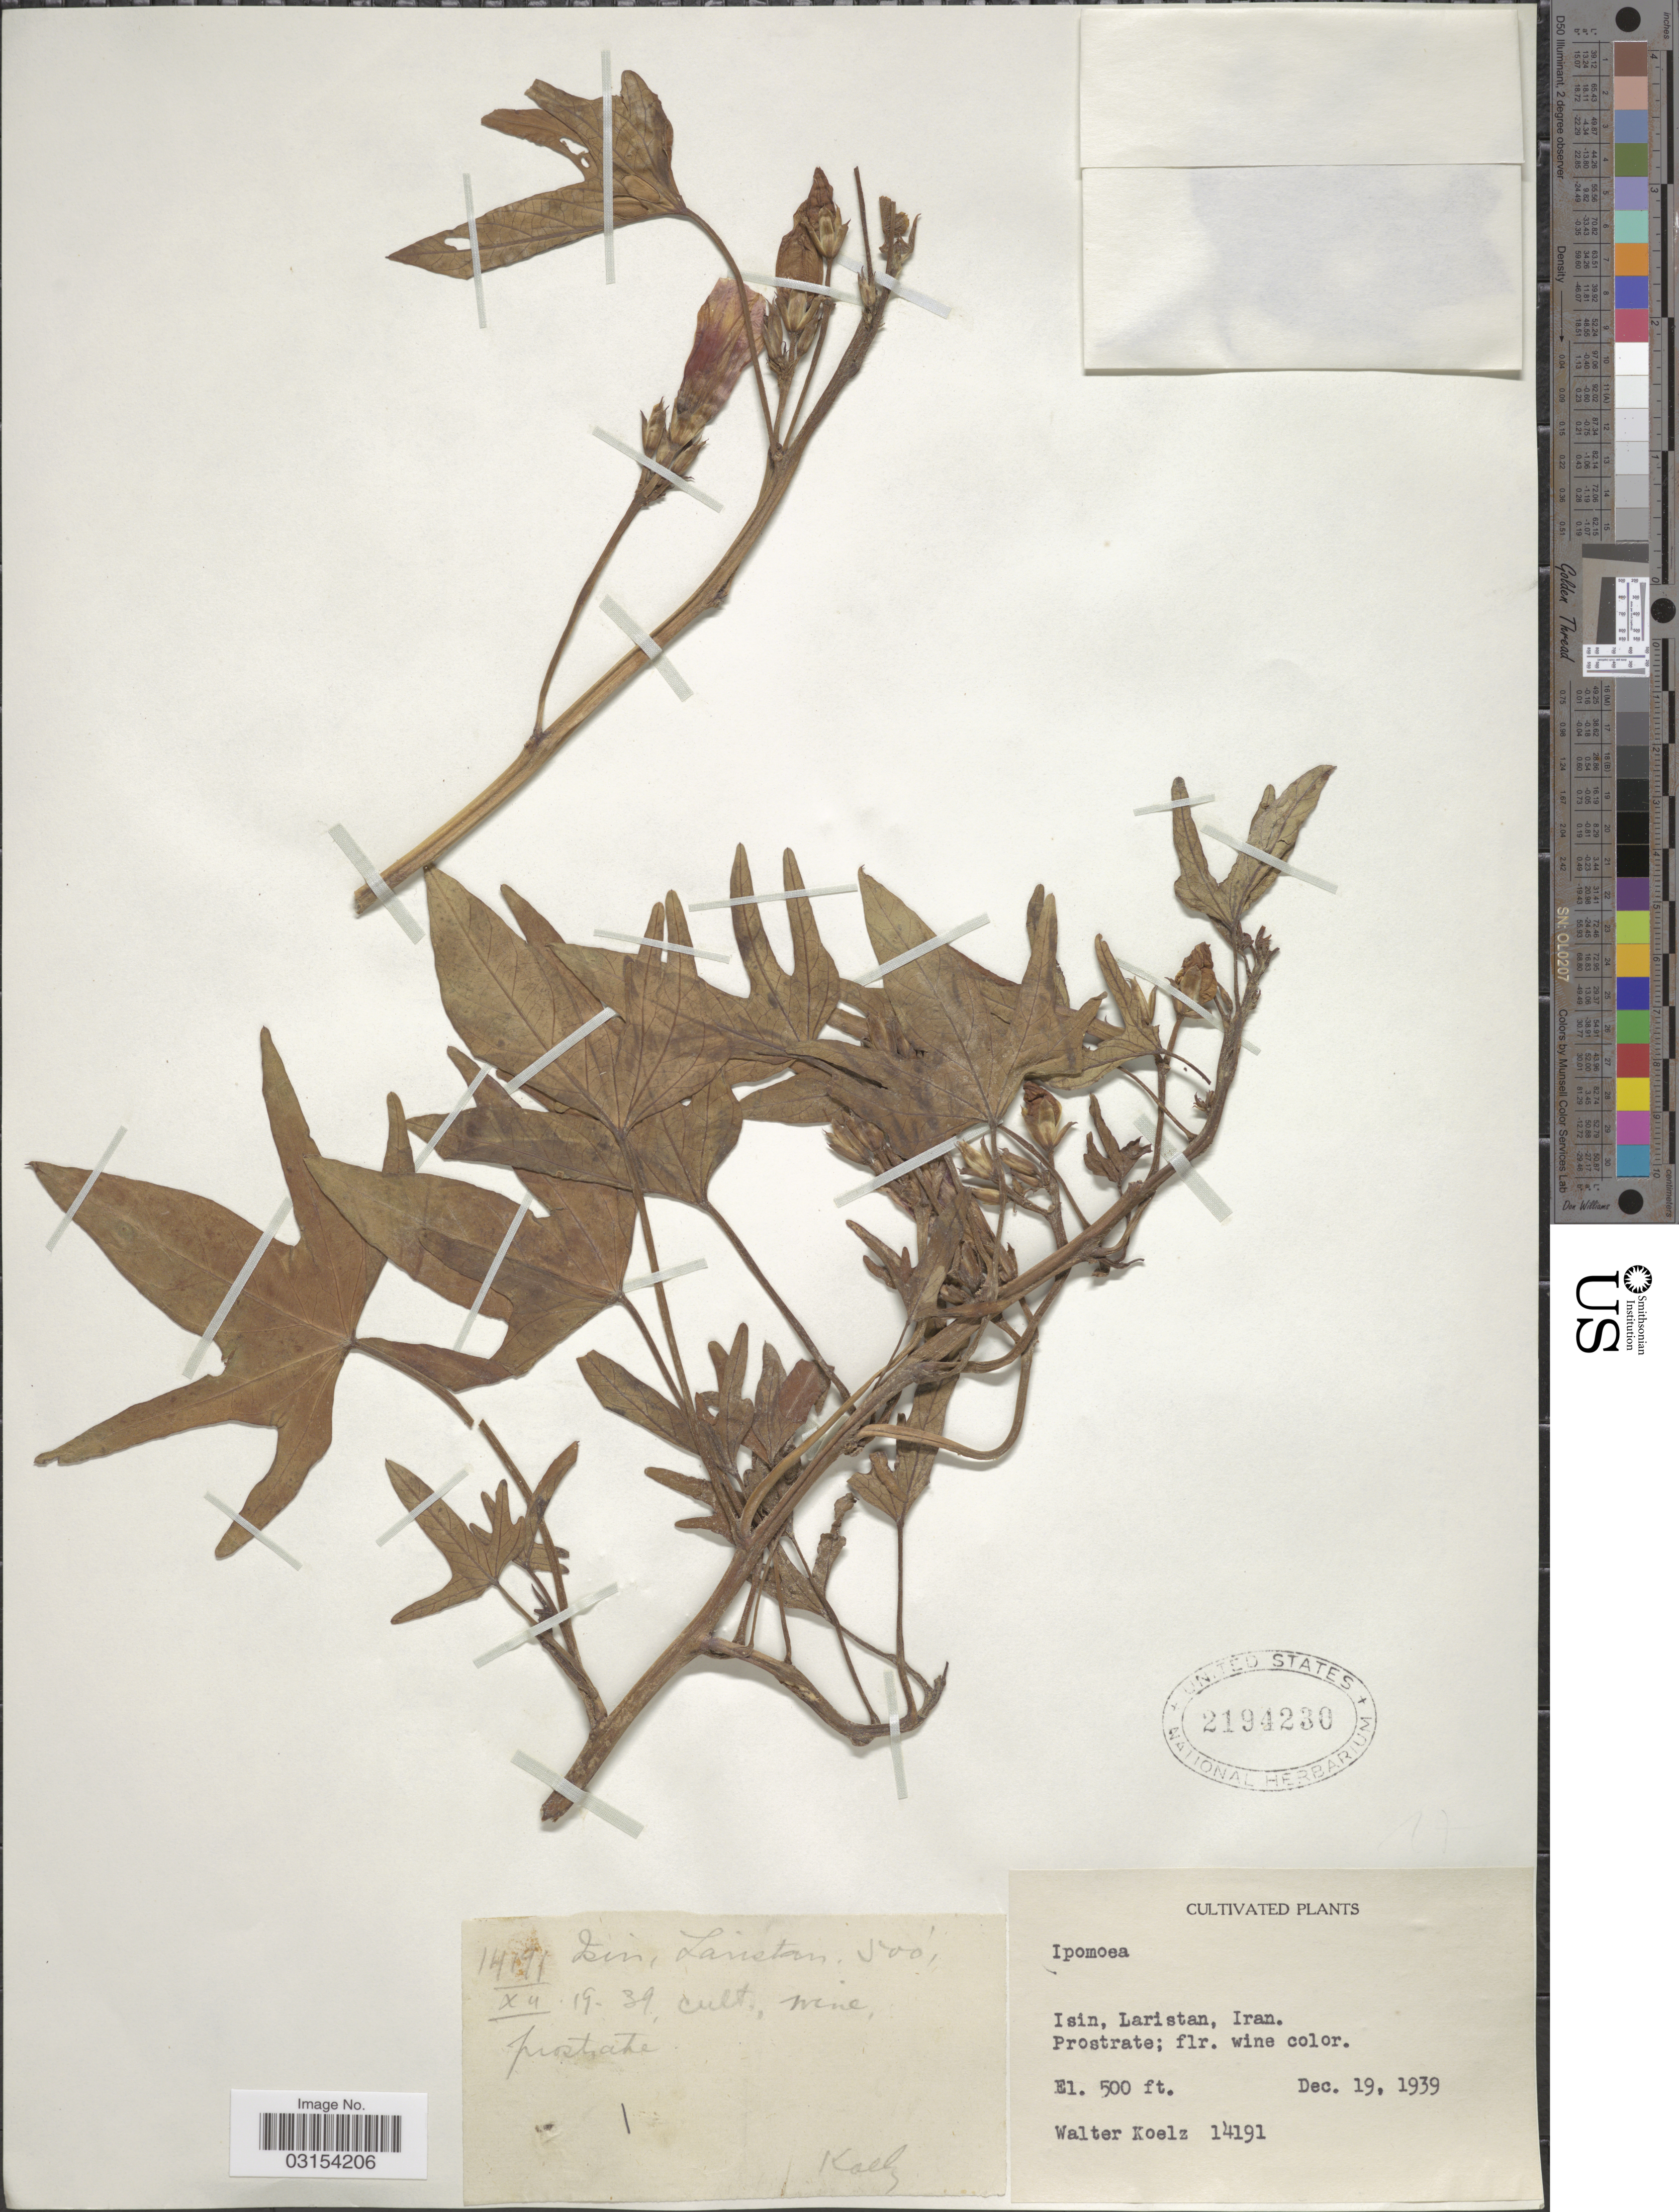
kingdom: Plantae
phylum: Tracheophyta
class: Magnoliopsida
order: Solanales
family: Convolvulaceae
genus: Ipomoea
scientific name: Ipomoea sp.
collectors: W. N. Koelz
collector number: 14191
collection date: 1939-12-19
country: Iran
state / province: Hormozgan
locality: Isin, Laristan, Iran.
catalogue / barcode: US 2194230